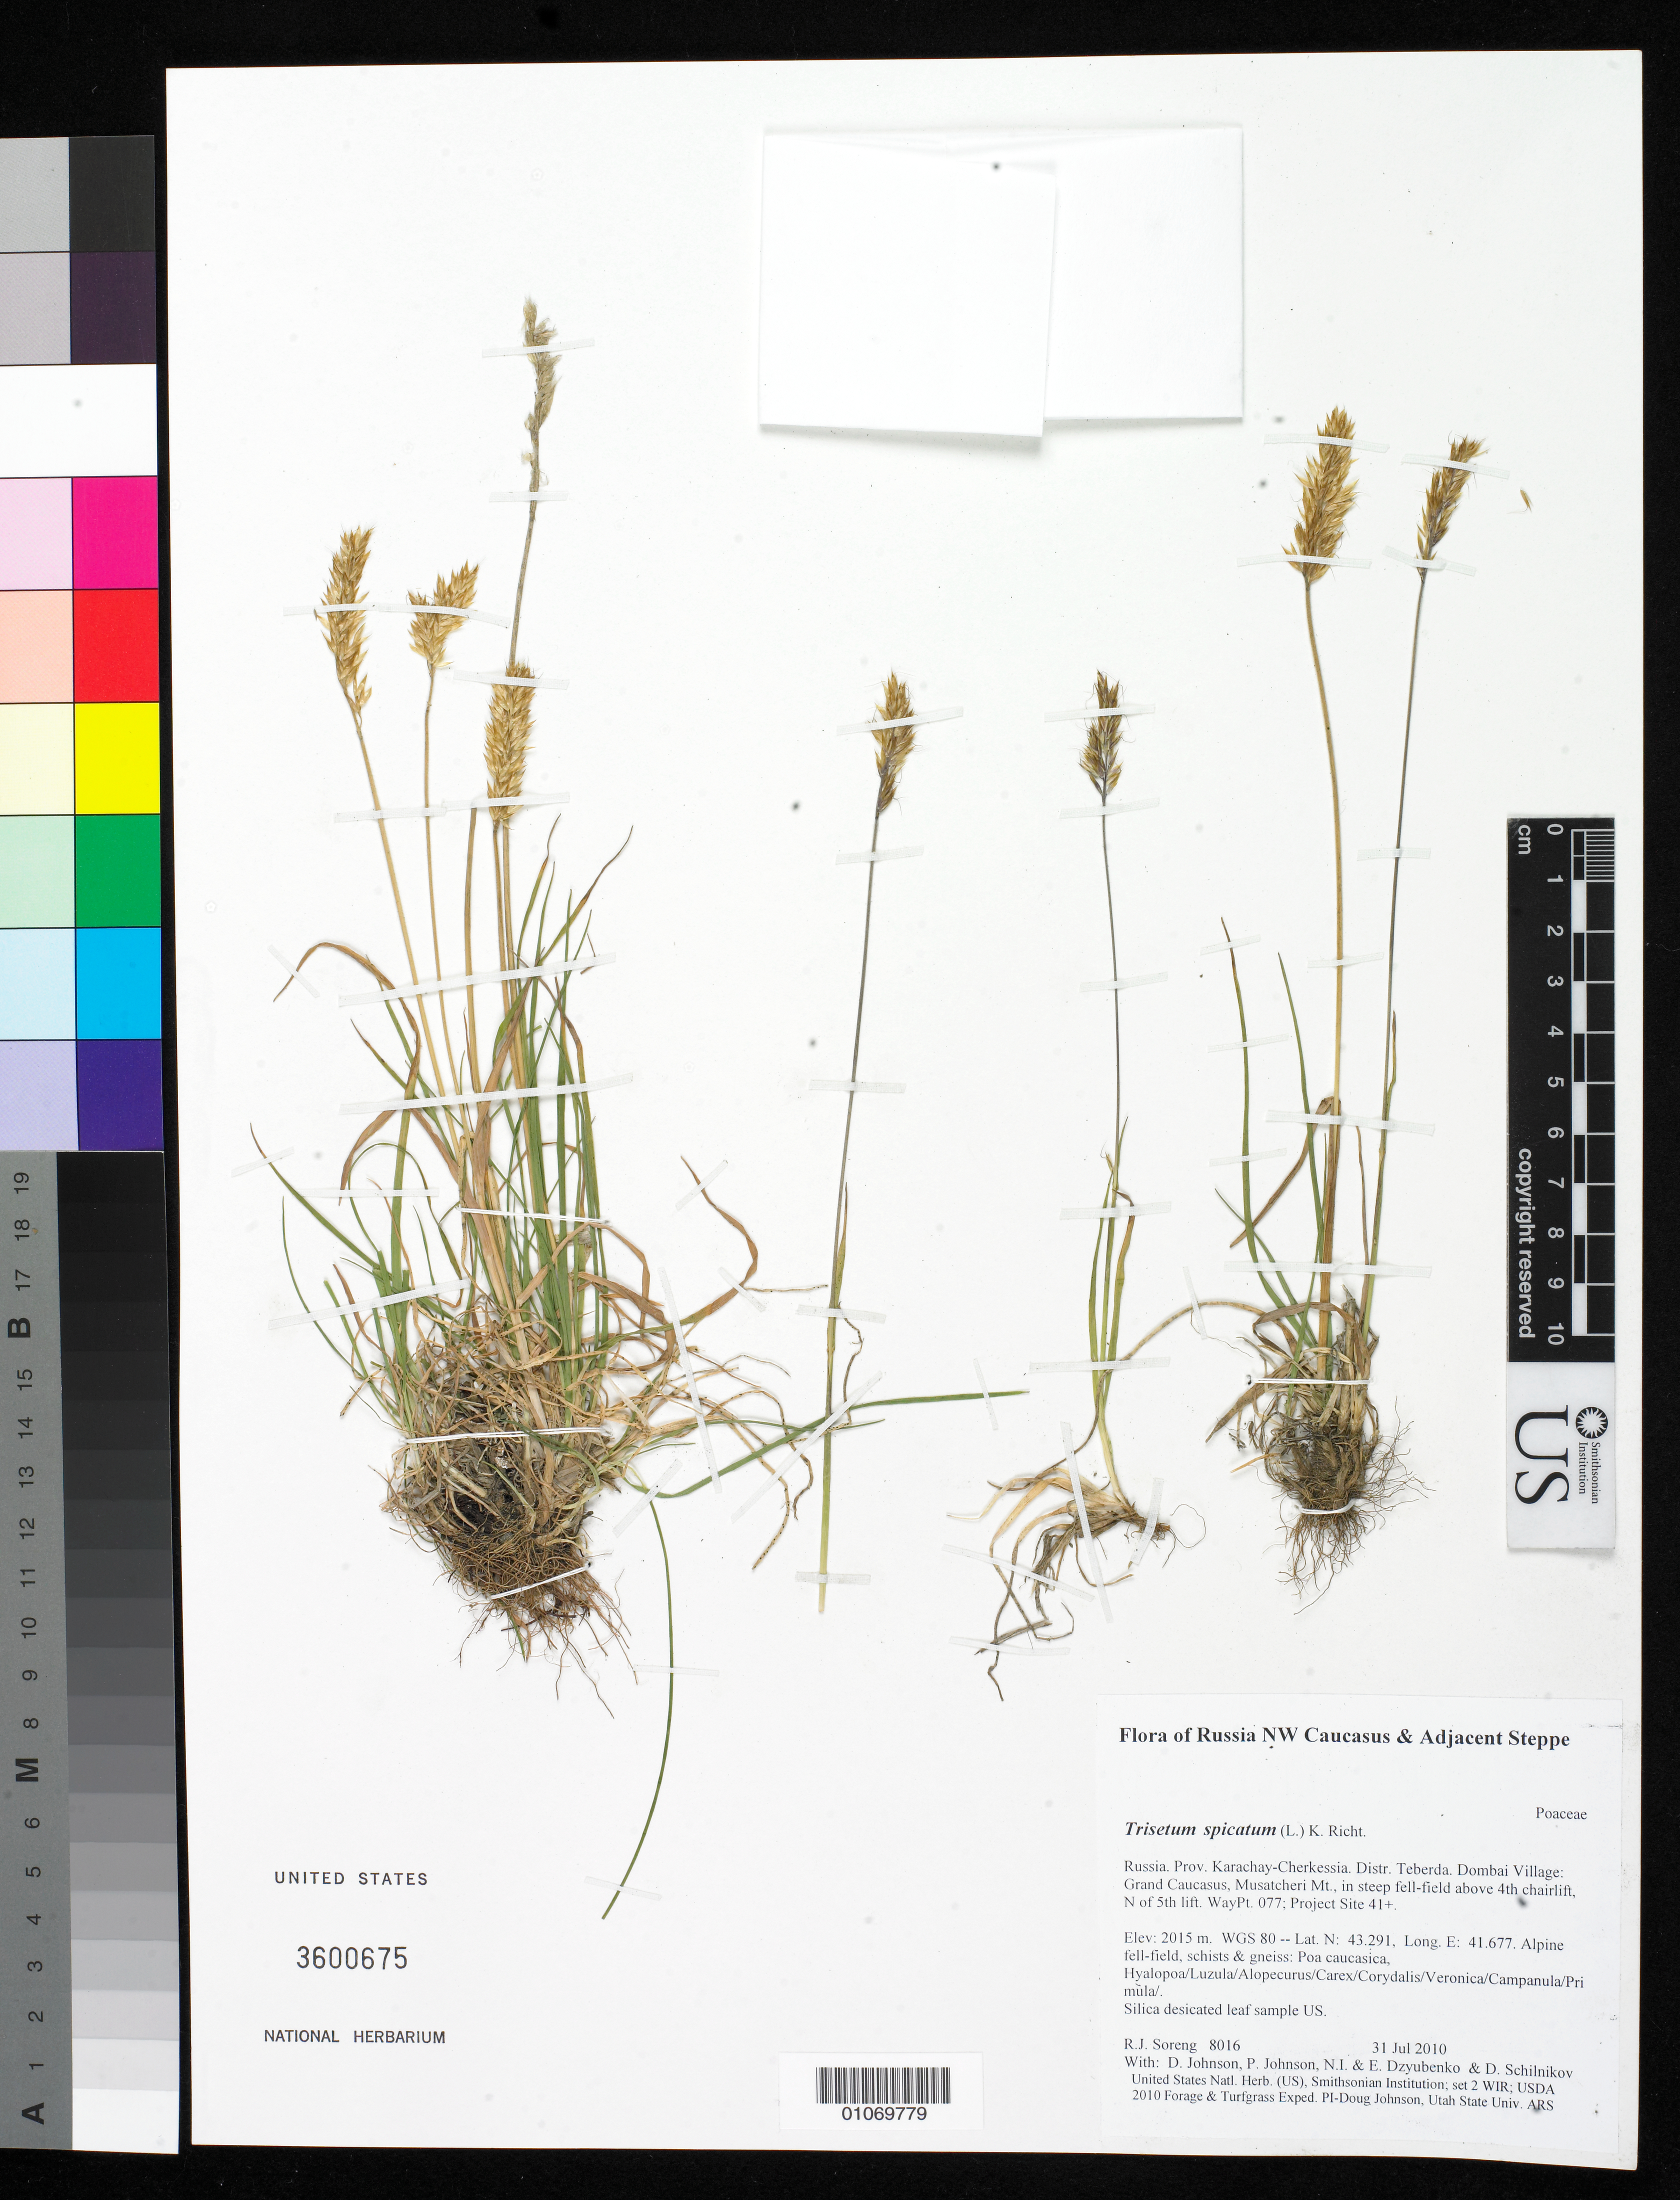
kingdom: Plantae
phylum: Tracheophyta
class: Liliopsida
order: Poales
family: Poaceae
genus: Koeleria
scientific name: Koeleria spicata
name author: (L.) Barberá et al.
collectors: R. J. Soreng, D. Johnson, P. Johnson, N. Dzyubenko, E. Dzyubenko & D. Schilnikov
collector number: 8016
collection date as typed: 31 Jul 2010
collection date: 2010-07-31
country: Russian Federation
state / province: Karachay-Cherkess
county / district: Teberda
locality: Dombai Village: Grand Caucasus, Musatcheri Mt., in steep fell-field above 4th chairlift, N of 5th lift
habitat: Alpine fell-field, schists & gneiss: Poa caucasica, Hyalopoa/Luzula/Alopecurus/Carex/Corydalis/Veronica/Campanula/Primula/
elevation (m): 3015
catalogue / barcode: US 3600675